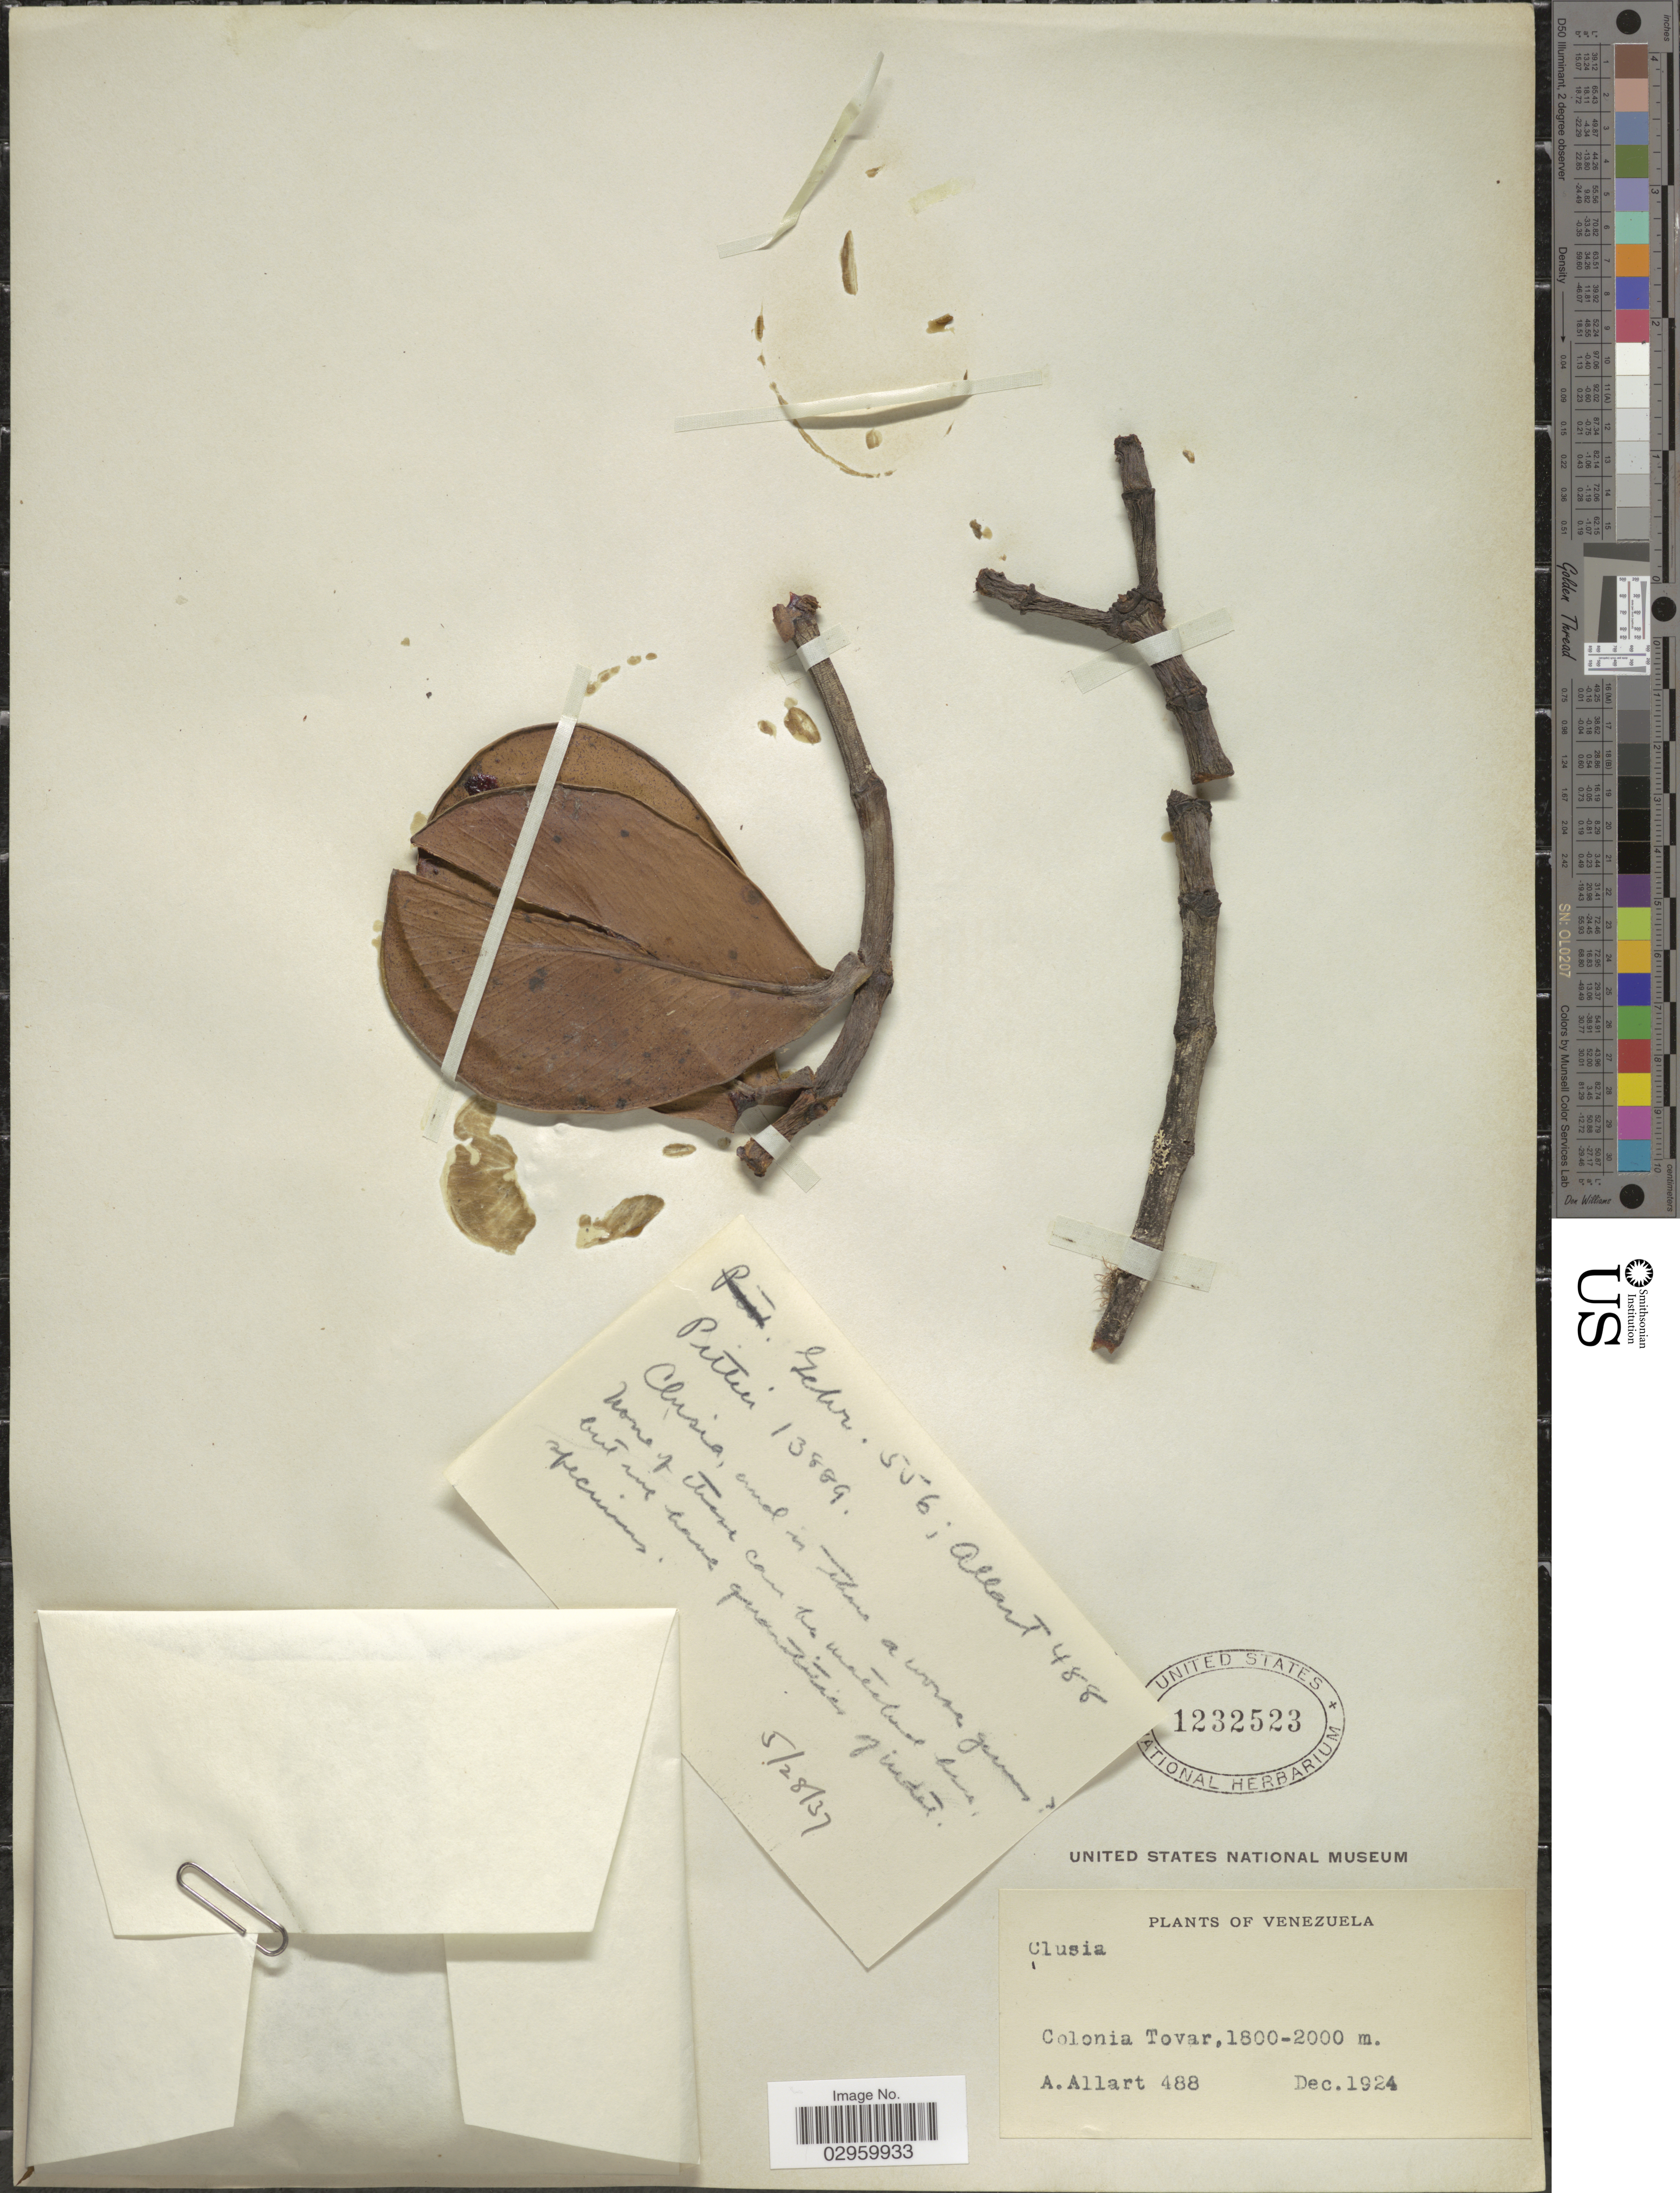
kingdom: Plantae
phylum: Tracheophyta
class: Magnoliopsida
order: Malpighiales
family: Clusiaceae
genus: Clusia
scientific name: Clusia sp.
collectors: A. Allart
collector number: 488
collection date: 1924-12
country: Venezuela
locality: Colonia Tovar.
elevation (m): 1800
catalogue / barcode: US 1232523